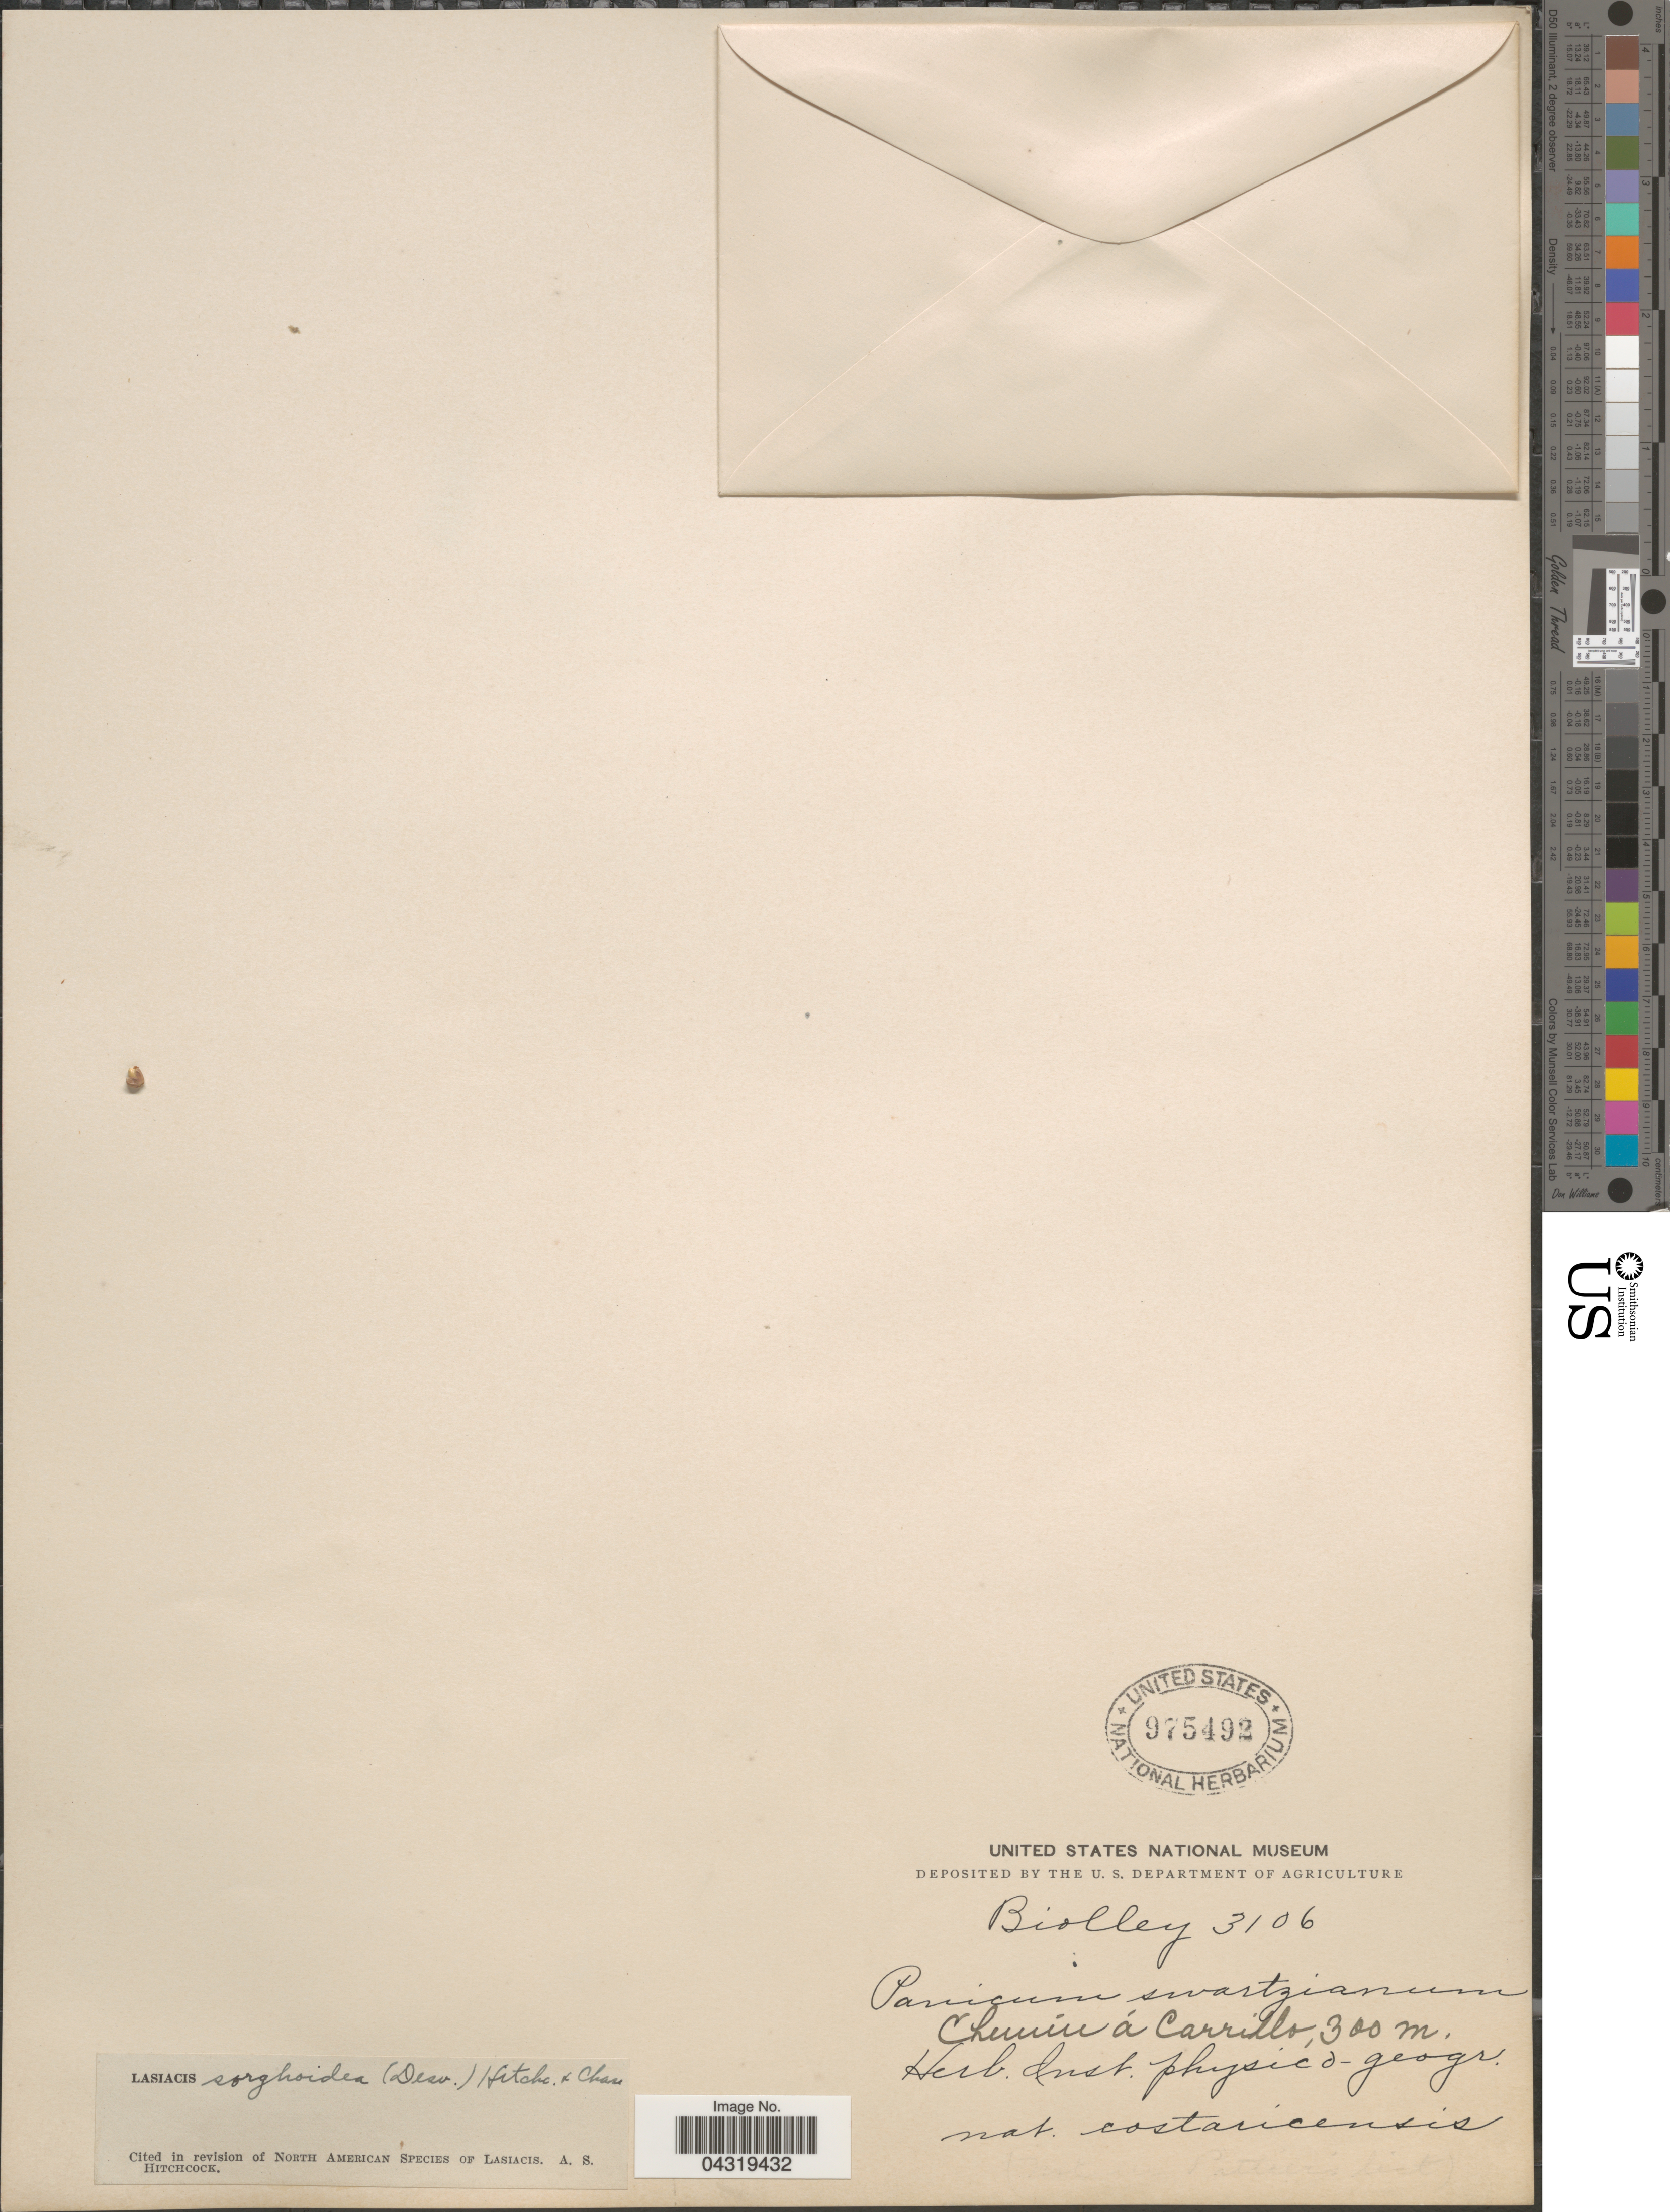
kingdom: Plantae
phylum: Tracheophyta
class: Liliopsida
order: Poales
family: Poaceae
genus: Lasiacis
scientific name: Lasiacis sorghoidea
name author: (Desv. ex Ham.) Hitchc. & Chase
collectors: Biolley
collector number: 3106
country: Costa Rica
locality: Chemin á Carrillo.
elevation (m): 300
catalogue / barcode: US 975492